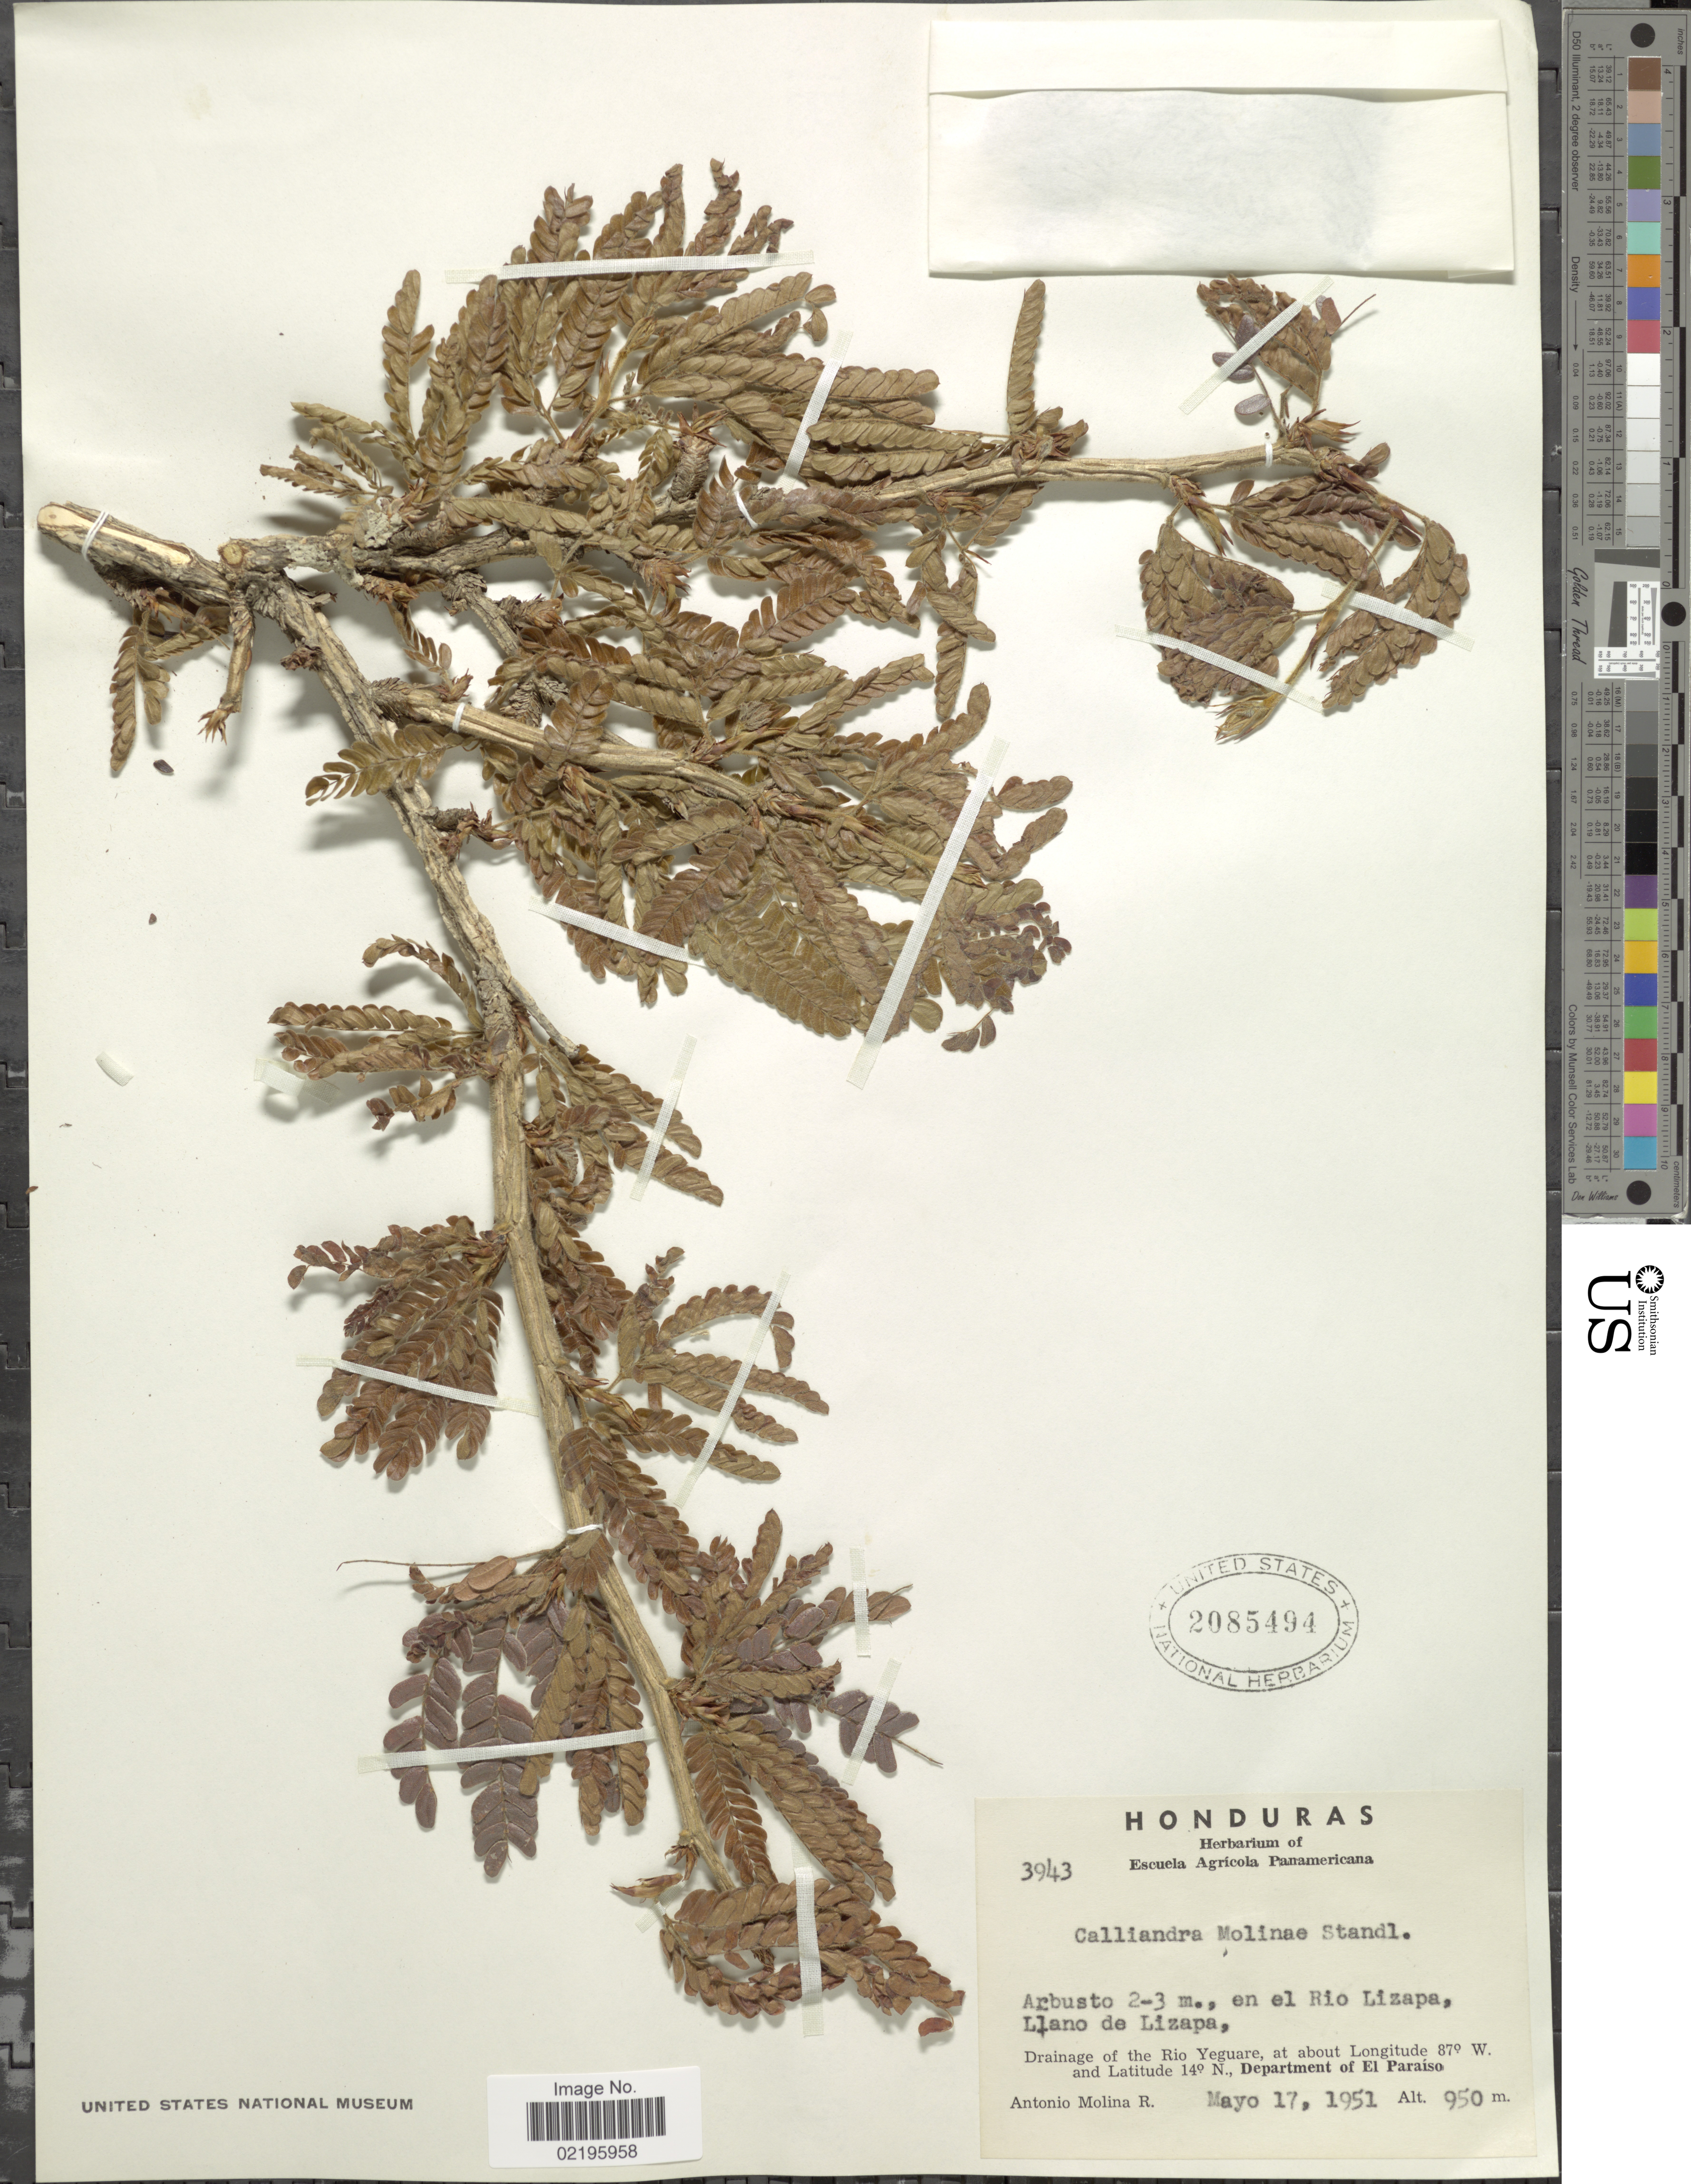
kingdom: Plantae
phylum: Tracheophyta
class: Magnoliopsida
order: Fabales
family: Fabaceae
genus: Calliandra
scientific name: Calliandra molinae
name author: Standl. & Steyerm.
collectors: A. Molina R.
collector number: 3943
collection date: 1951-05-17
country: Honduras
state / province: El Paraíso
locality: En el Rio Lizapa, Llano de Lizapa, Drainage the Rio Yeguare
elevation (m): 950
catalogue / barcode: US 2085494